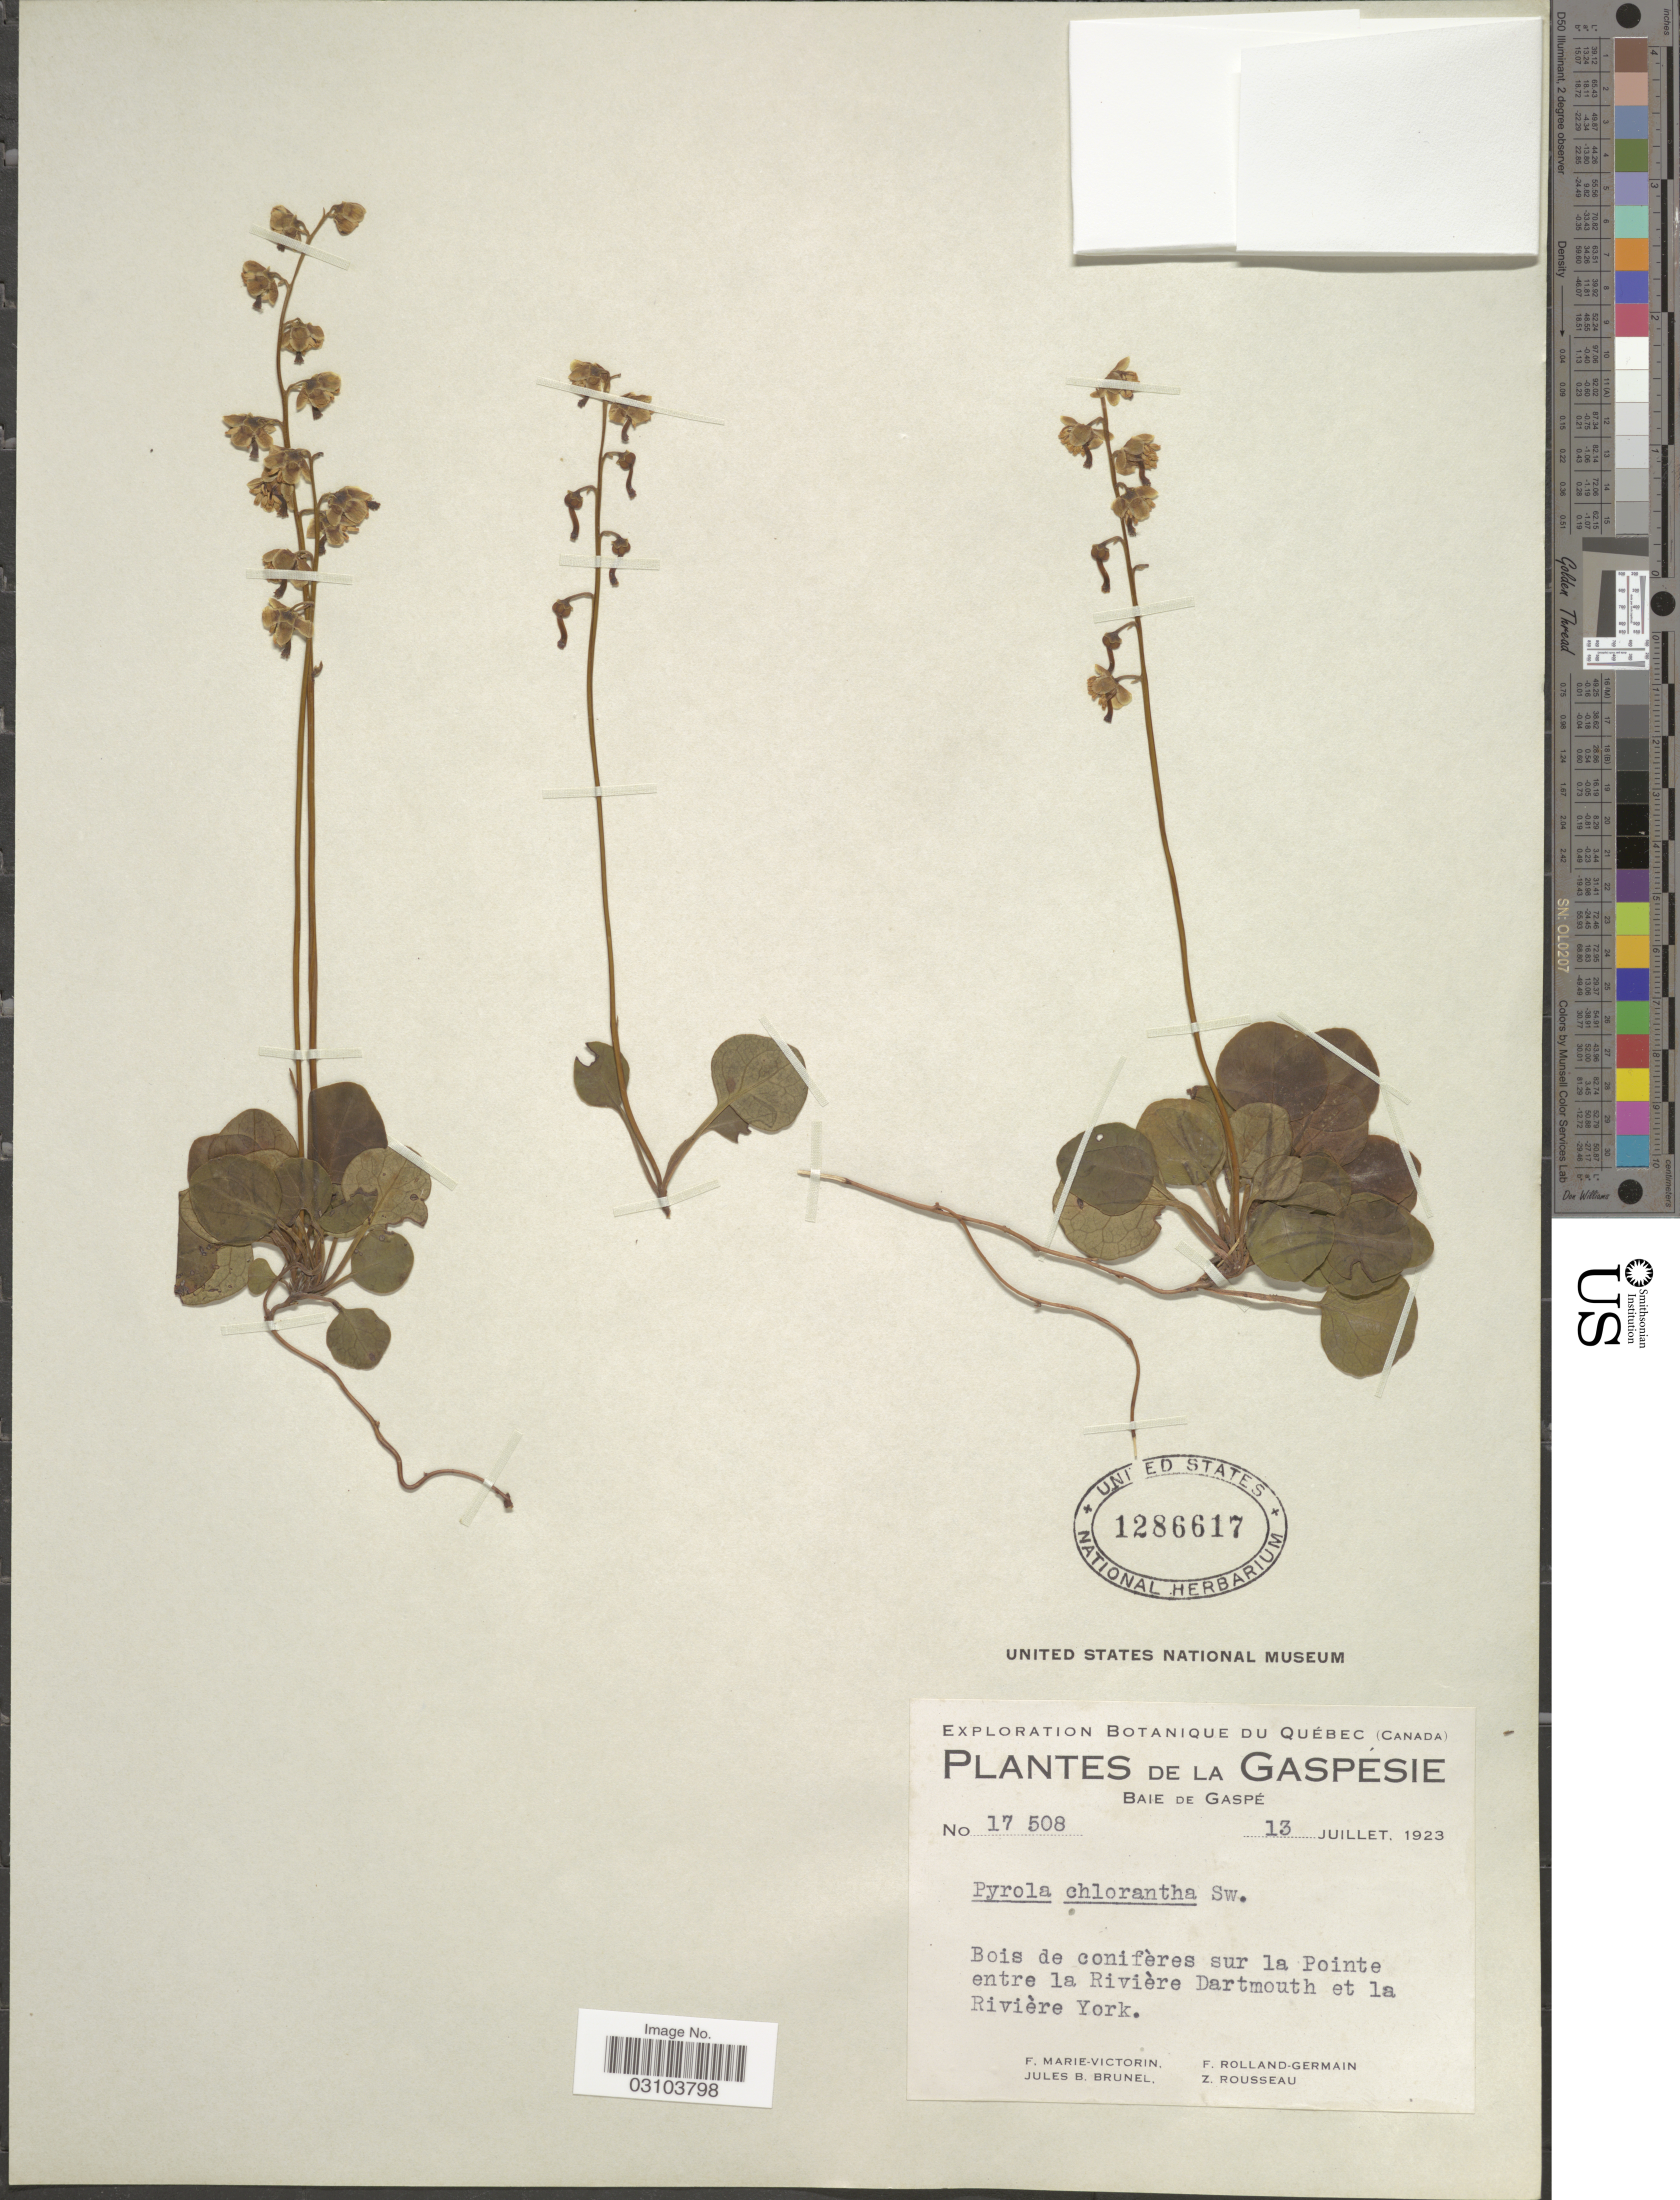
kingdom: Plantae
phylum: Tracheophyta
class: Magnoliopsida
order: Ericales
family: Ericaceae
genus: Pyrola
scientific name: Pyrola chlorantha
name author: Schweigg.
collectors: F. Marie-Victorin, J. Brunel & Rolland-Germain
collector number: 17508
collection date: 1923-07-13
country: Canada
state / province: Quebec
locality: Gaspésie. Baie de Gaspé. Bois de conifères sur la Pointe entre la Rivière Dartmouth et la Rivière York.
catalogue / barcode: US 1286617